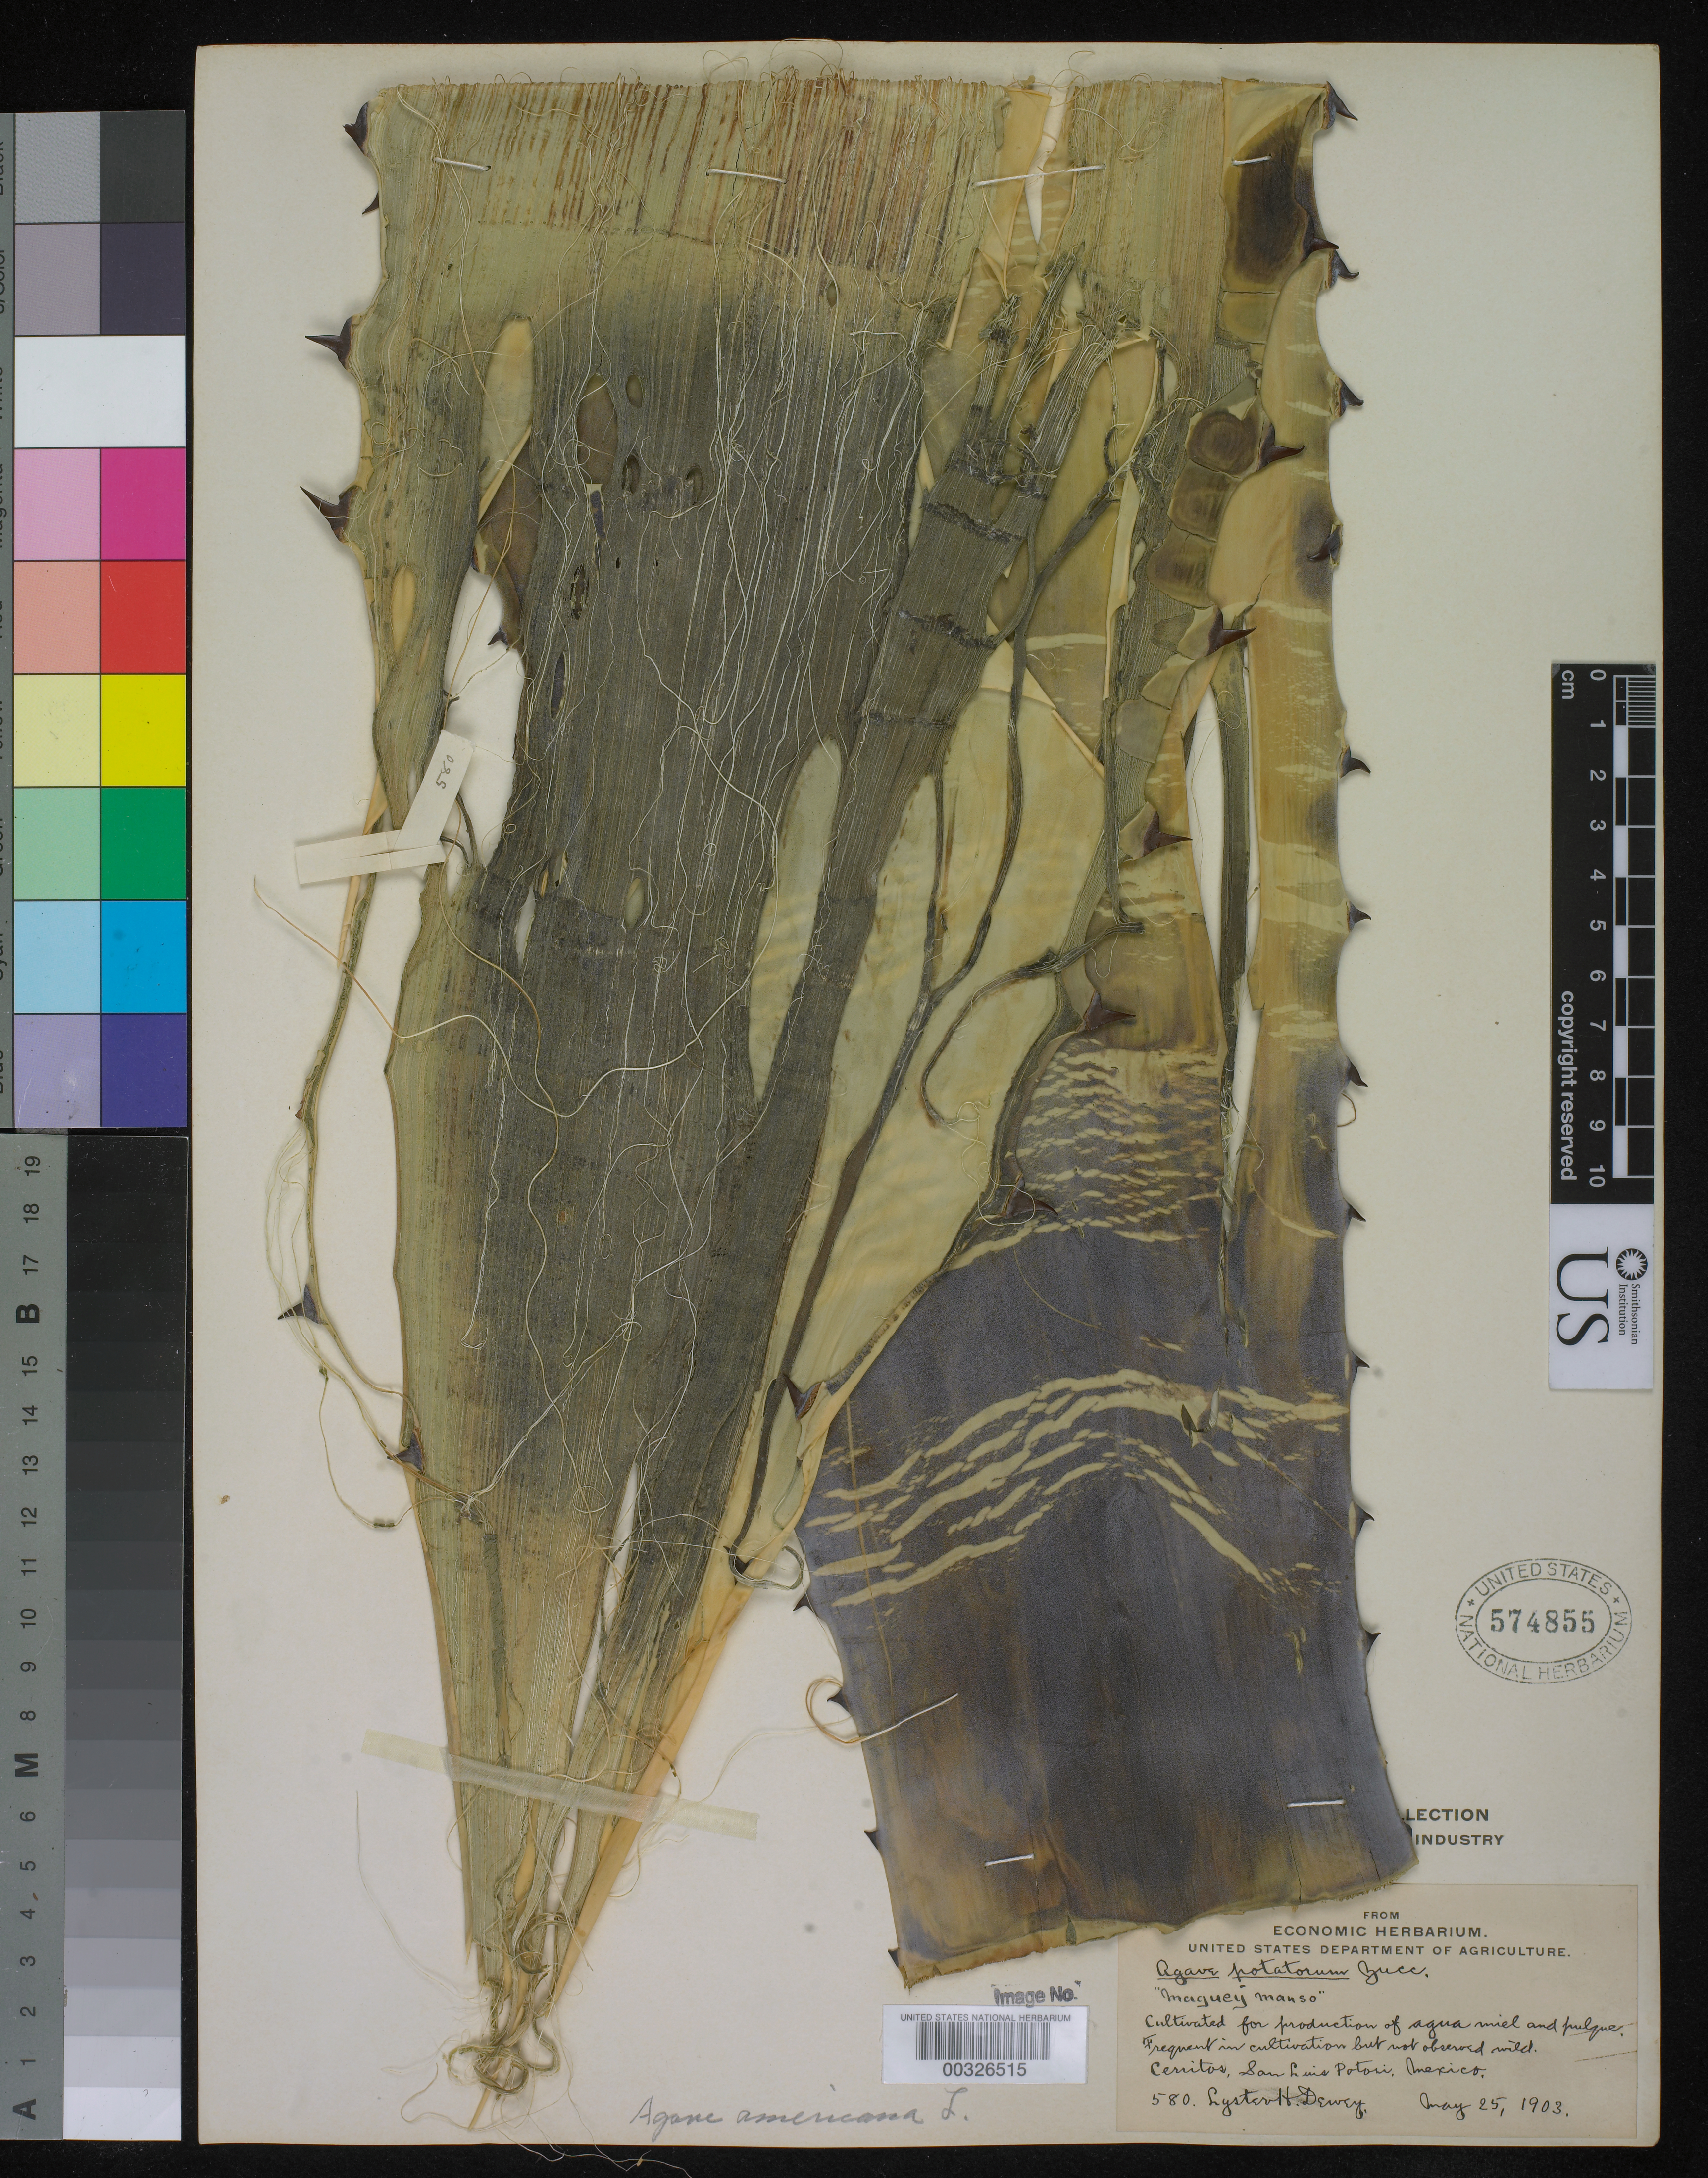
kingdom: Plantae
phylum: Tracheophyta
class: Liliopsida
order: Asparagales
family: Asparagaceae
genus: Agave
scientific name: Agave americana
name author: L.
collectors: L. H. Dewey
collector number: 580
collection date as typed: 25 May 1903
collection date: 1903-05-25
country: Mexico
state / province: San Luis Potosí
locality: Cerritos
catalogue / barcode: US 574855